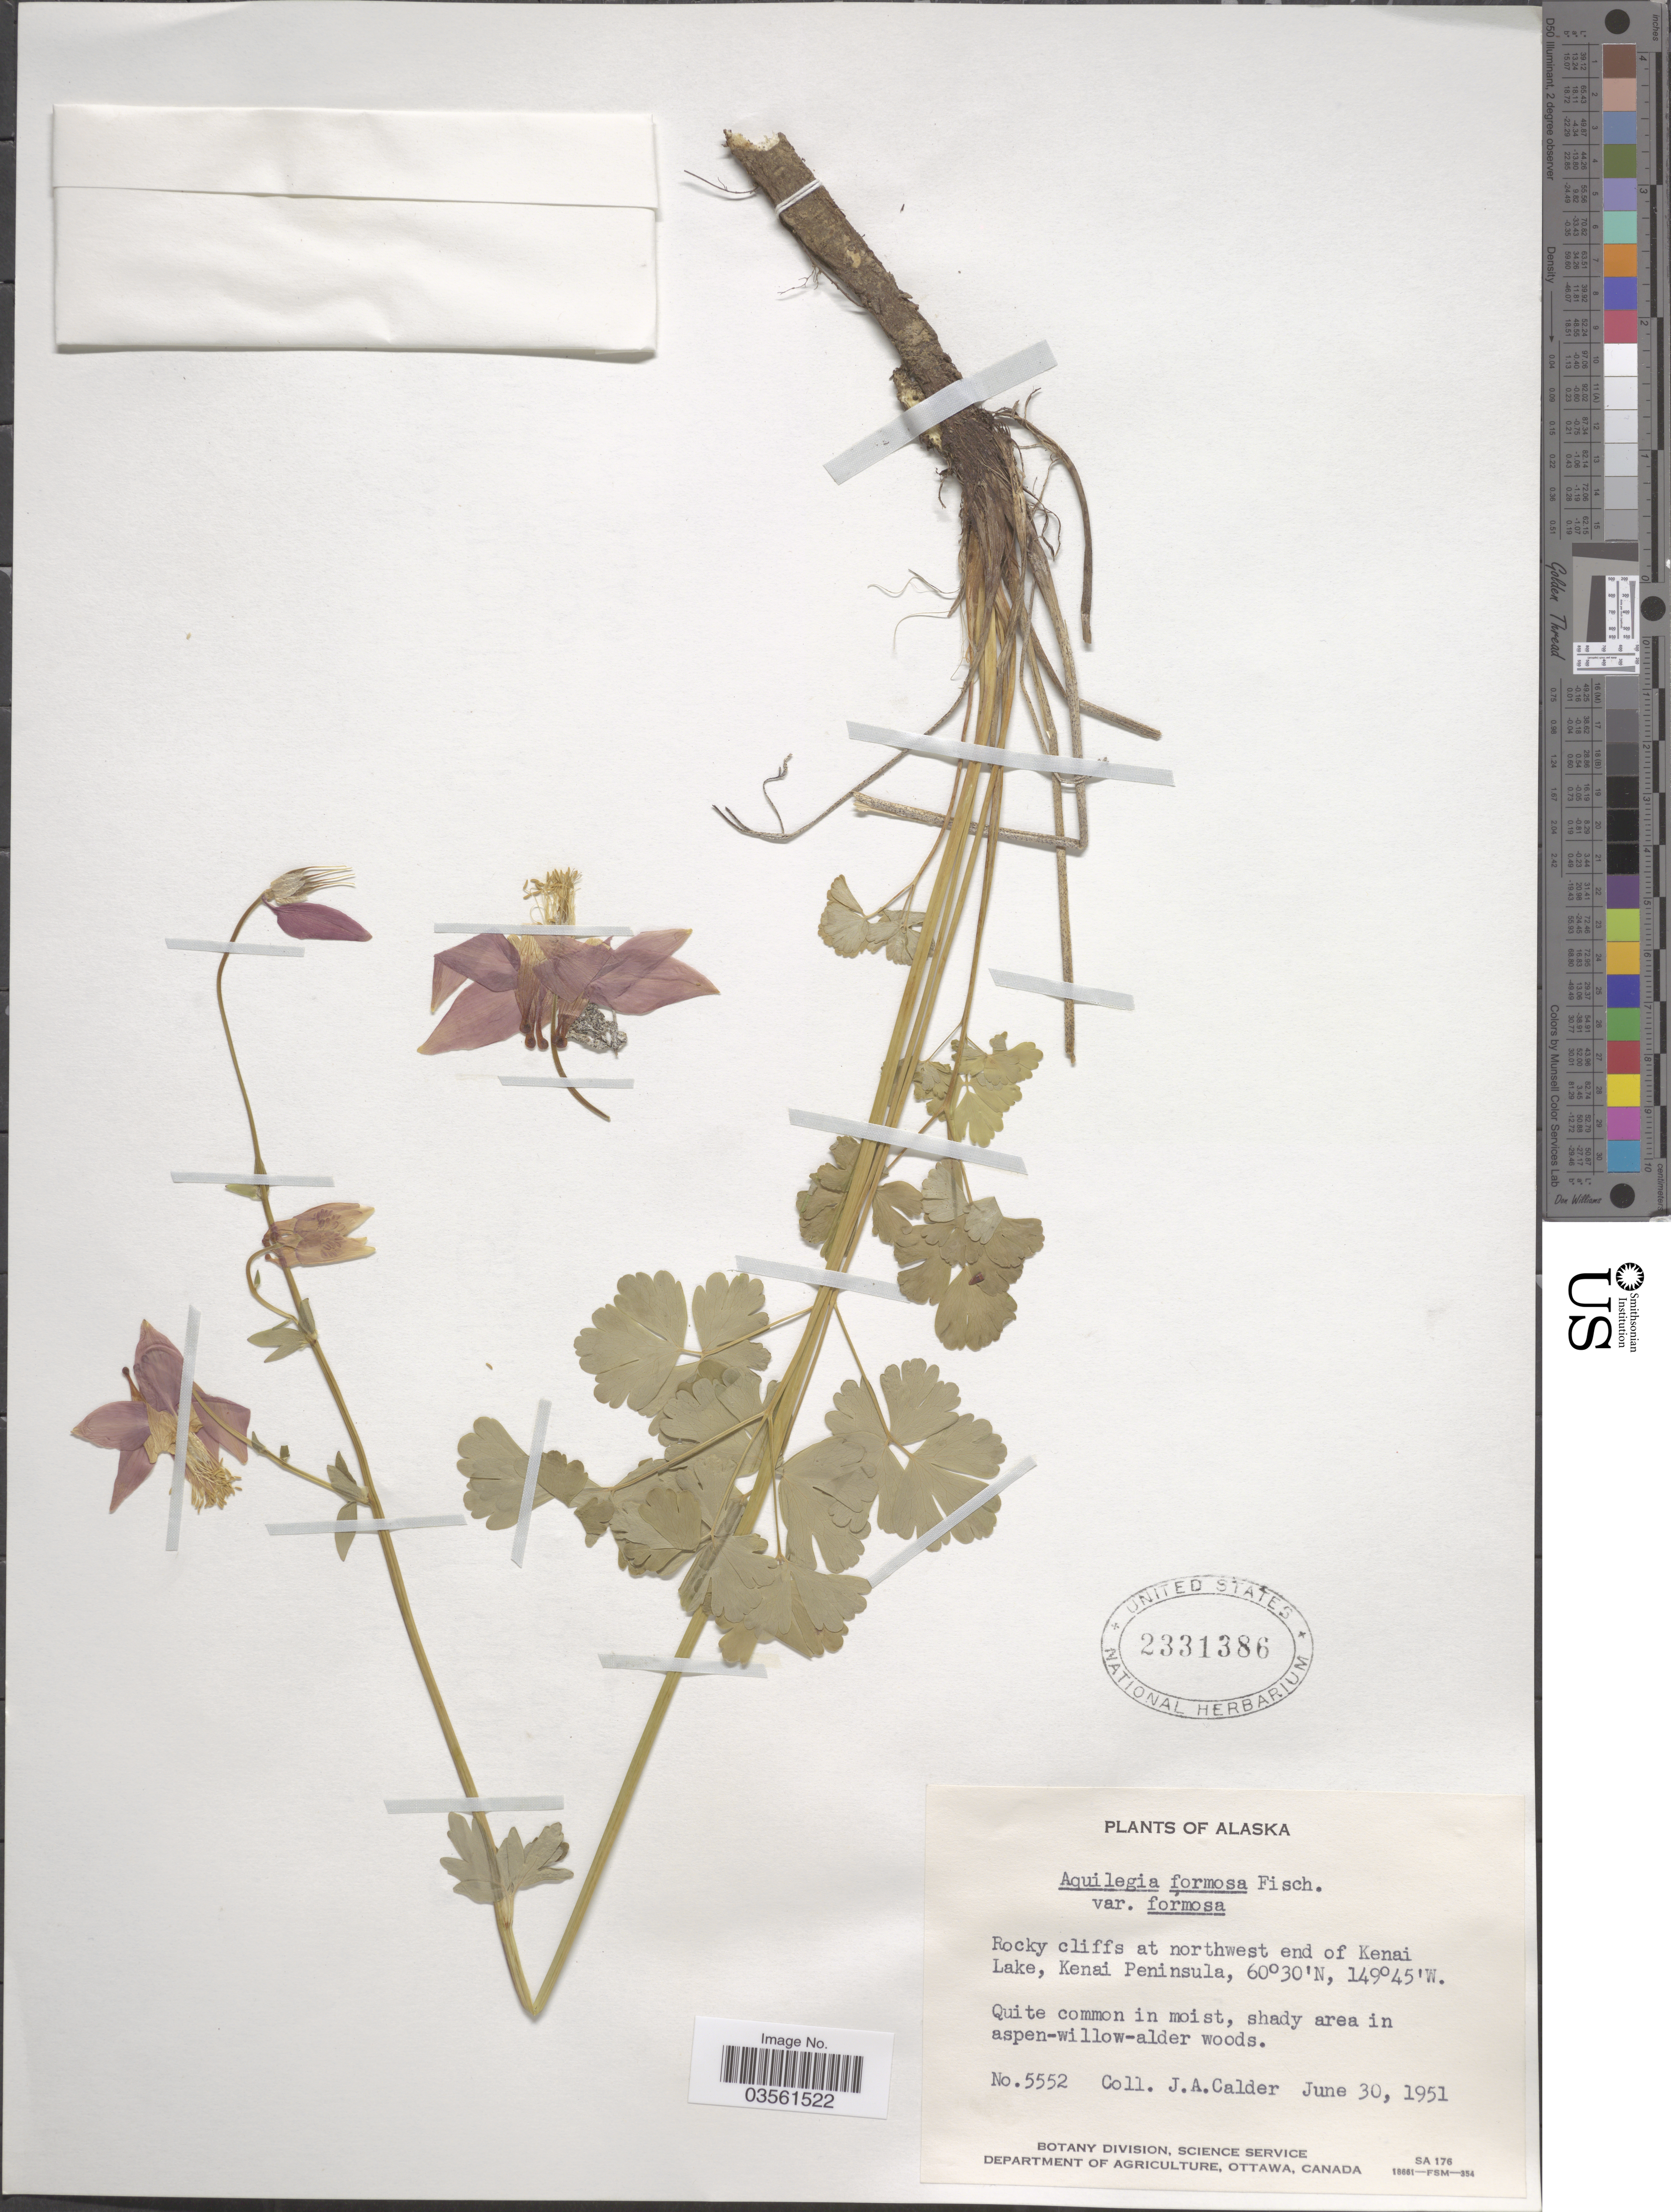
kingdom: Plantae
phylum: Tracheophyta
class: Magnoliopsida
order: Ranunculales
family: Ranunculaceae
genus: Aquilegia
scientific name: Aquilegia formosa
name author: Fisch. ex DC.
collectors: J. A. Calder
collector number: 5552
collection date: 1951-06-30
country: United States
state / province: Alaska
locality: Rocky cliffs at northwest end of Kenai Lake, Kenai Peninsula.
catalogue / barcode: US 2331386